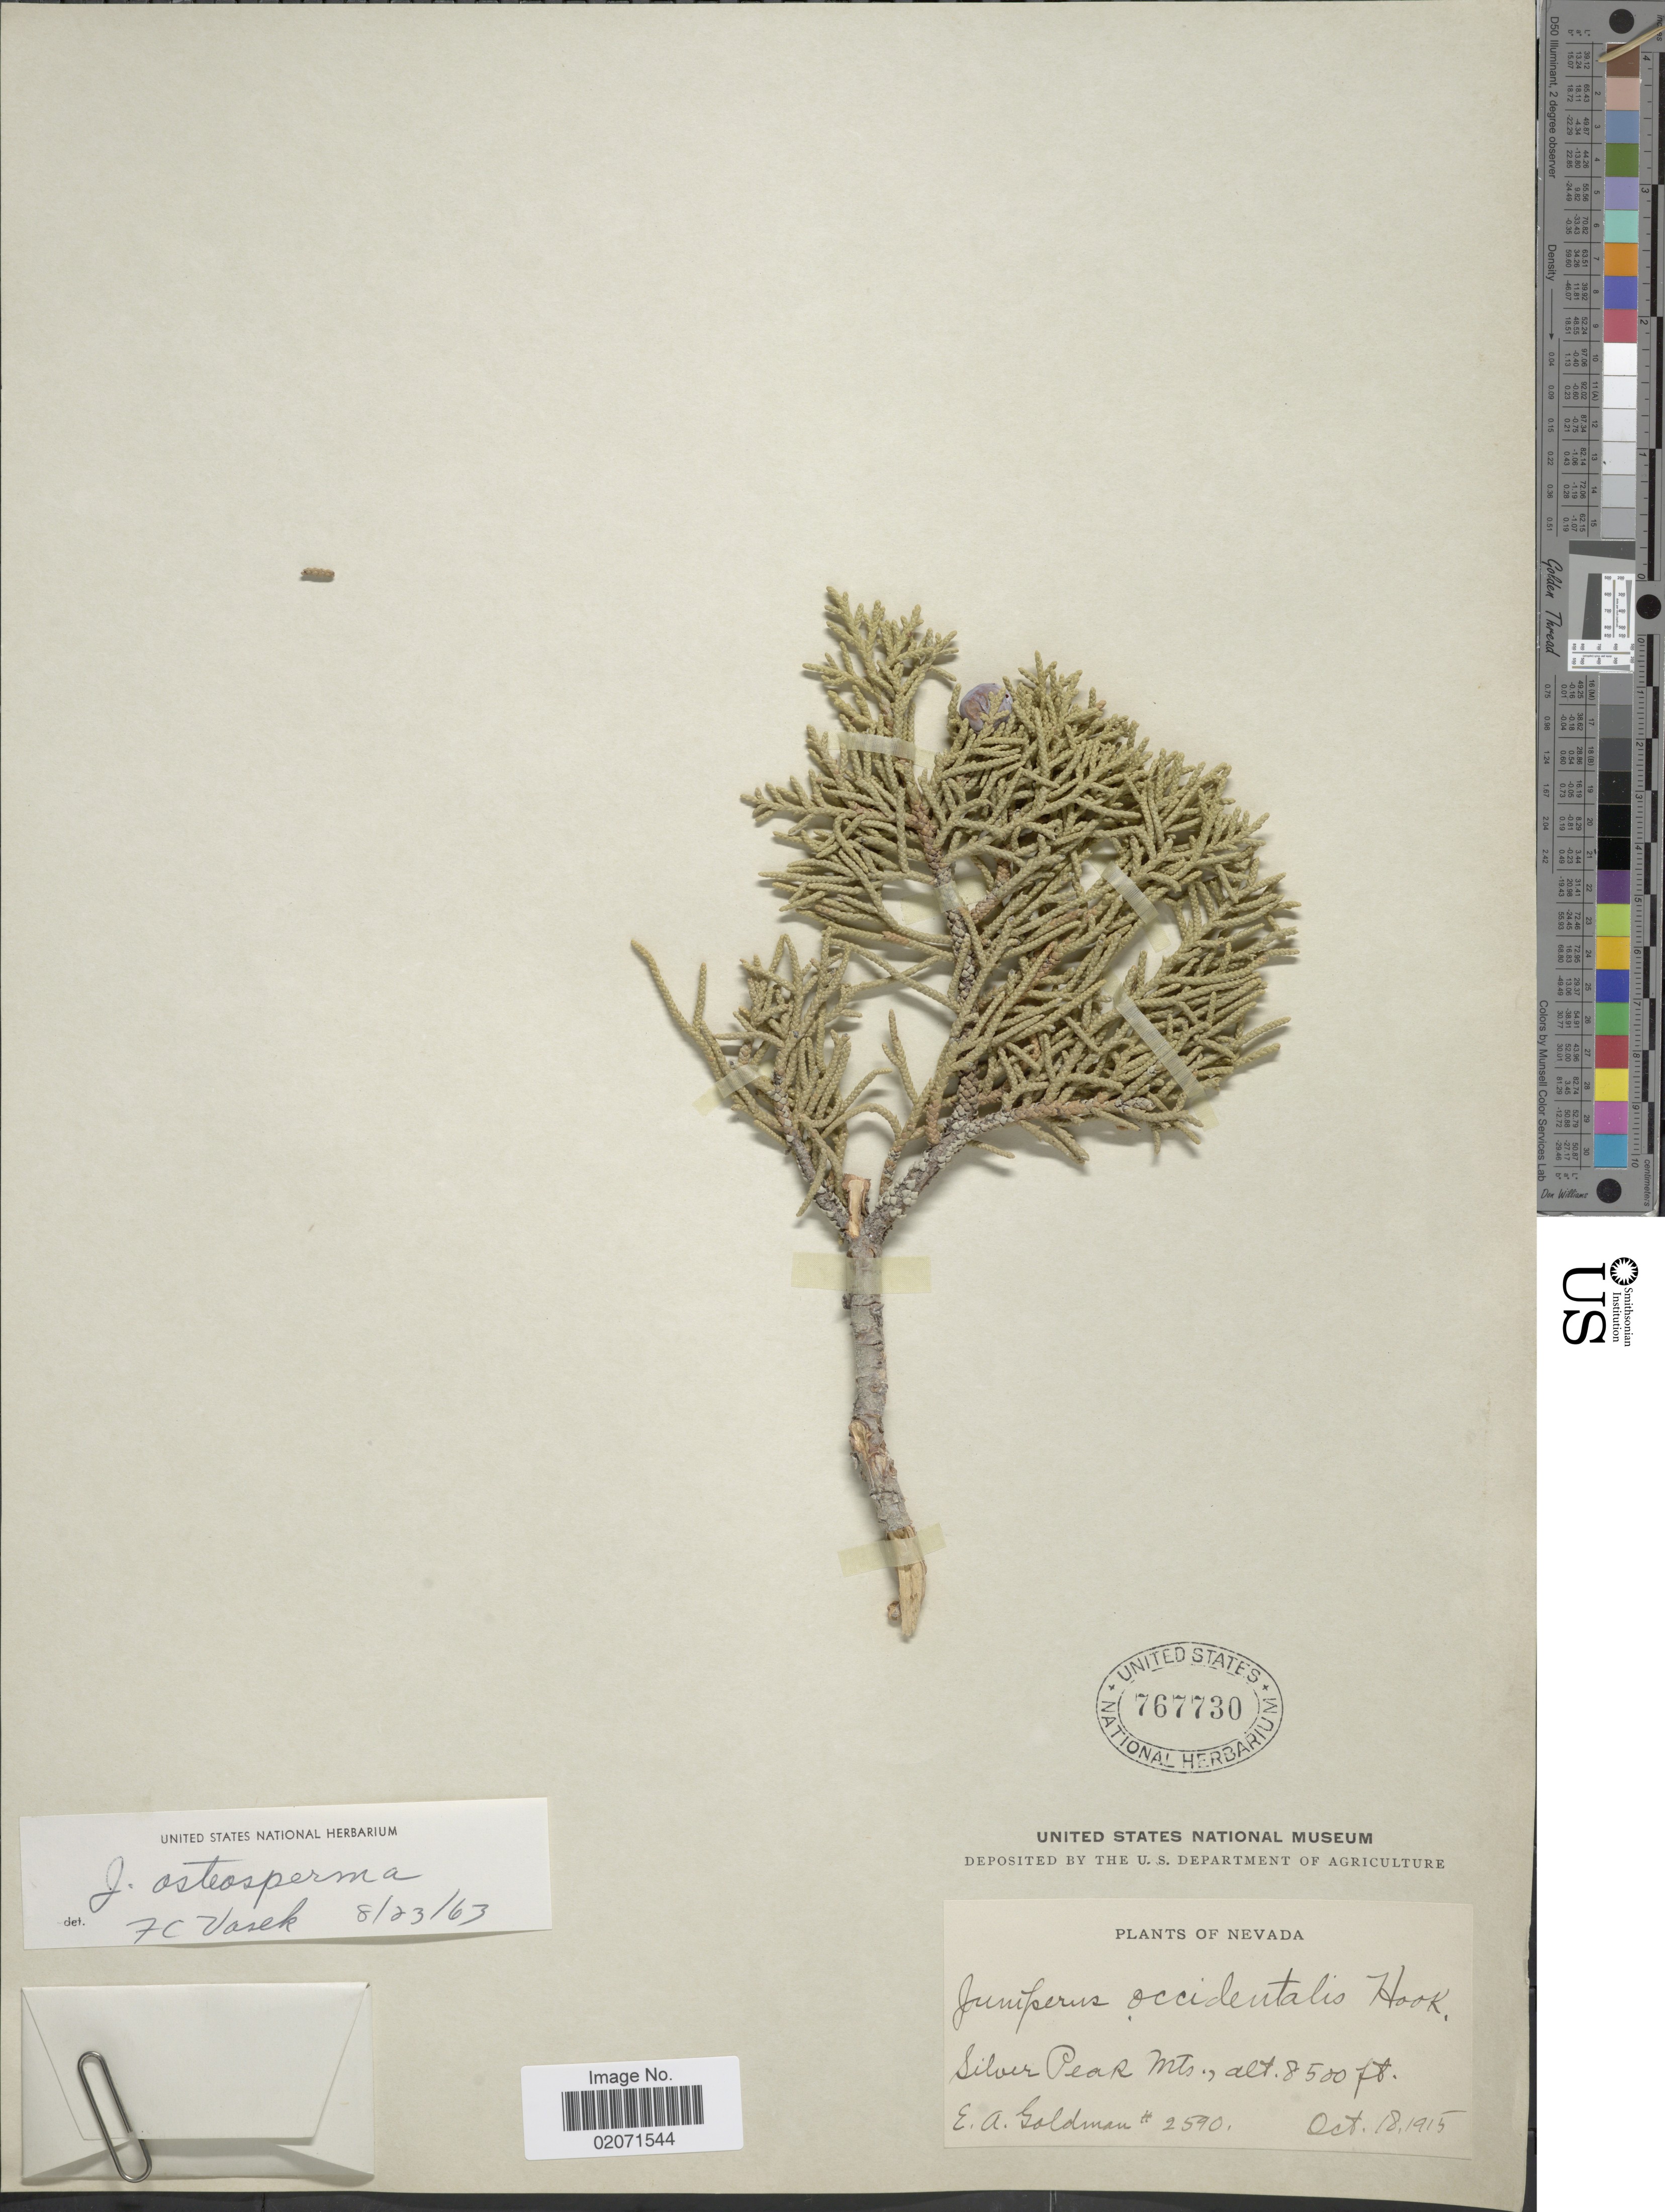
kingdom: Plantae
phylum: Tracheophyta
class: Pinopsida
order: Pinales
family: Cupressaceae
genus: Juniperus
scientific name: Juniperus osteosperma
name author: (Torr.) Little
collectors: E. A. Goldman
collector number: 2590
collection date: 1915-10-18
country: United States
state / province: Nevada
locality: Silver Peak Mts.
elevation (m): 2591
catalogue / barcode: US 767730